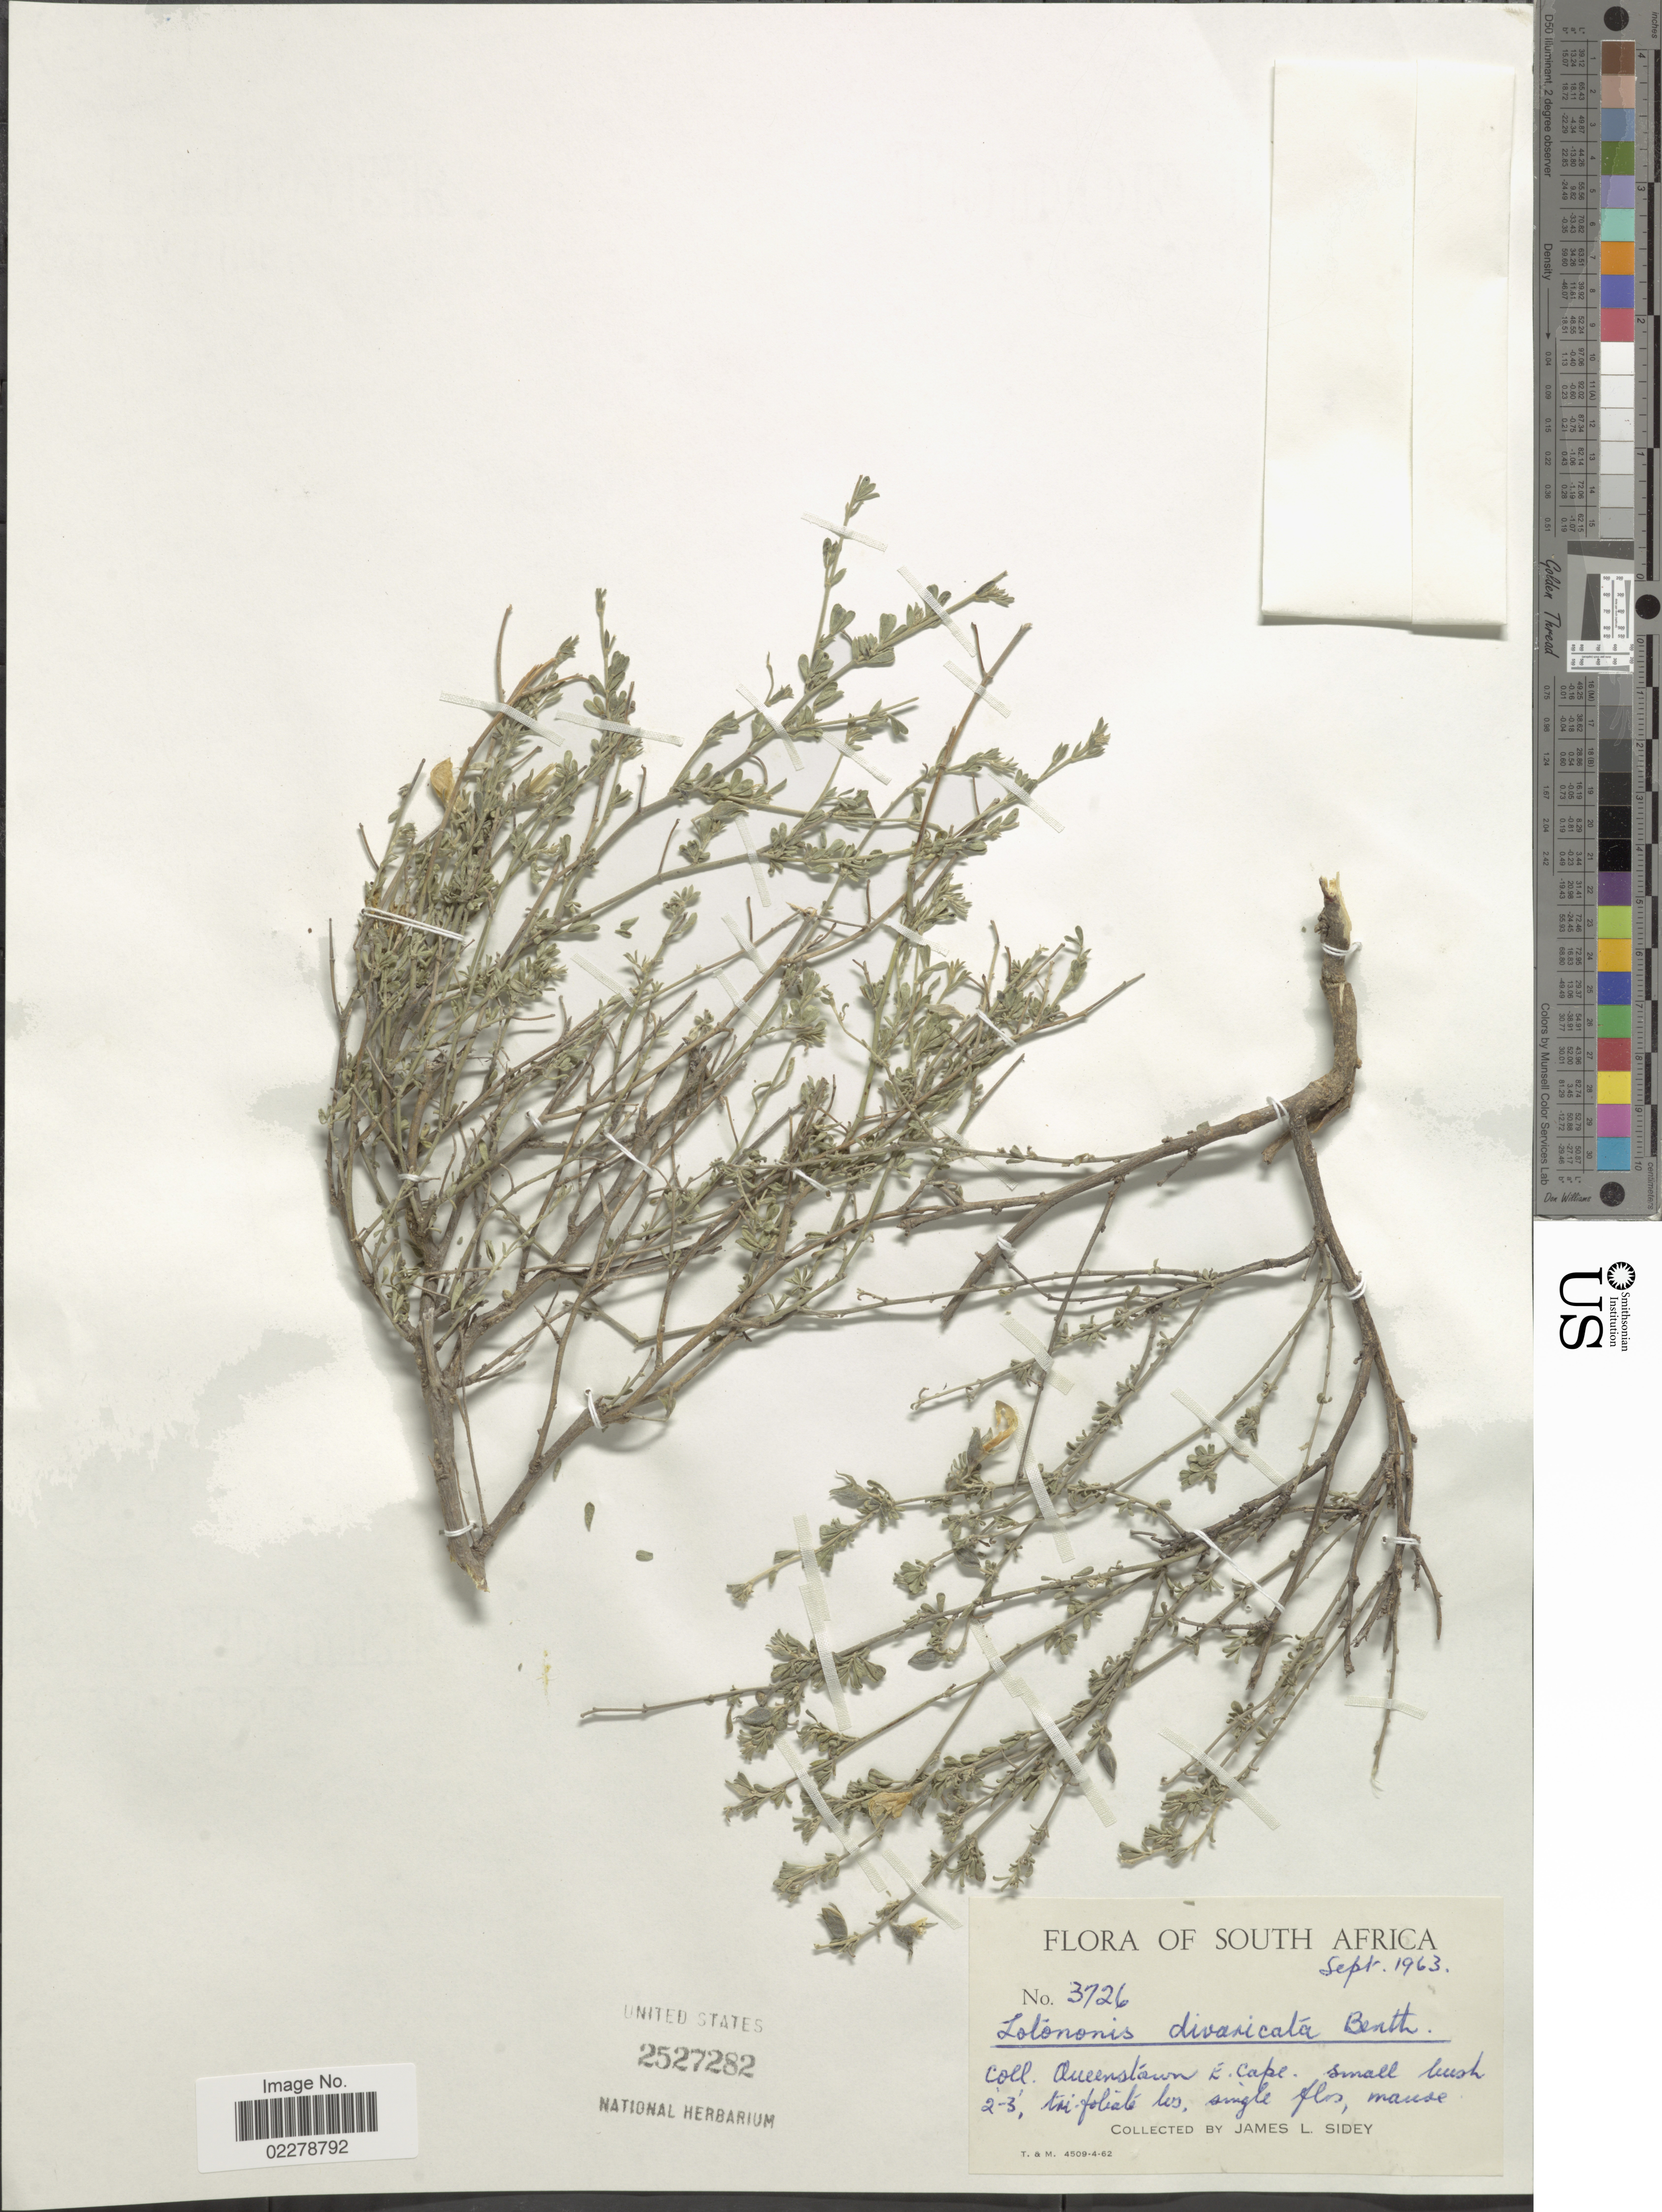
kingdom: Plantae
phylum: Tracheophyta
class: Magnoliopsida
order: Fabales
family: Fabaceae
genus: Lotononis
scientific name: Lotononis divaricata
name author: (Eckl. & Zeyh.) Benth.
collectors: J. L. Sidey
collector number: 3726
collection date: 1963-09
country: South Africa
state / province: Eastern Cape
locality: Queenstown E. Cape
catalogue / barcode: US 2527282